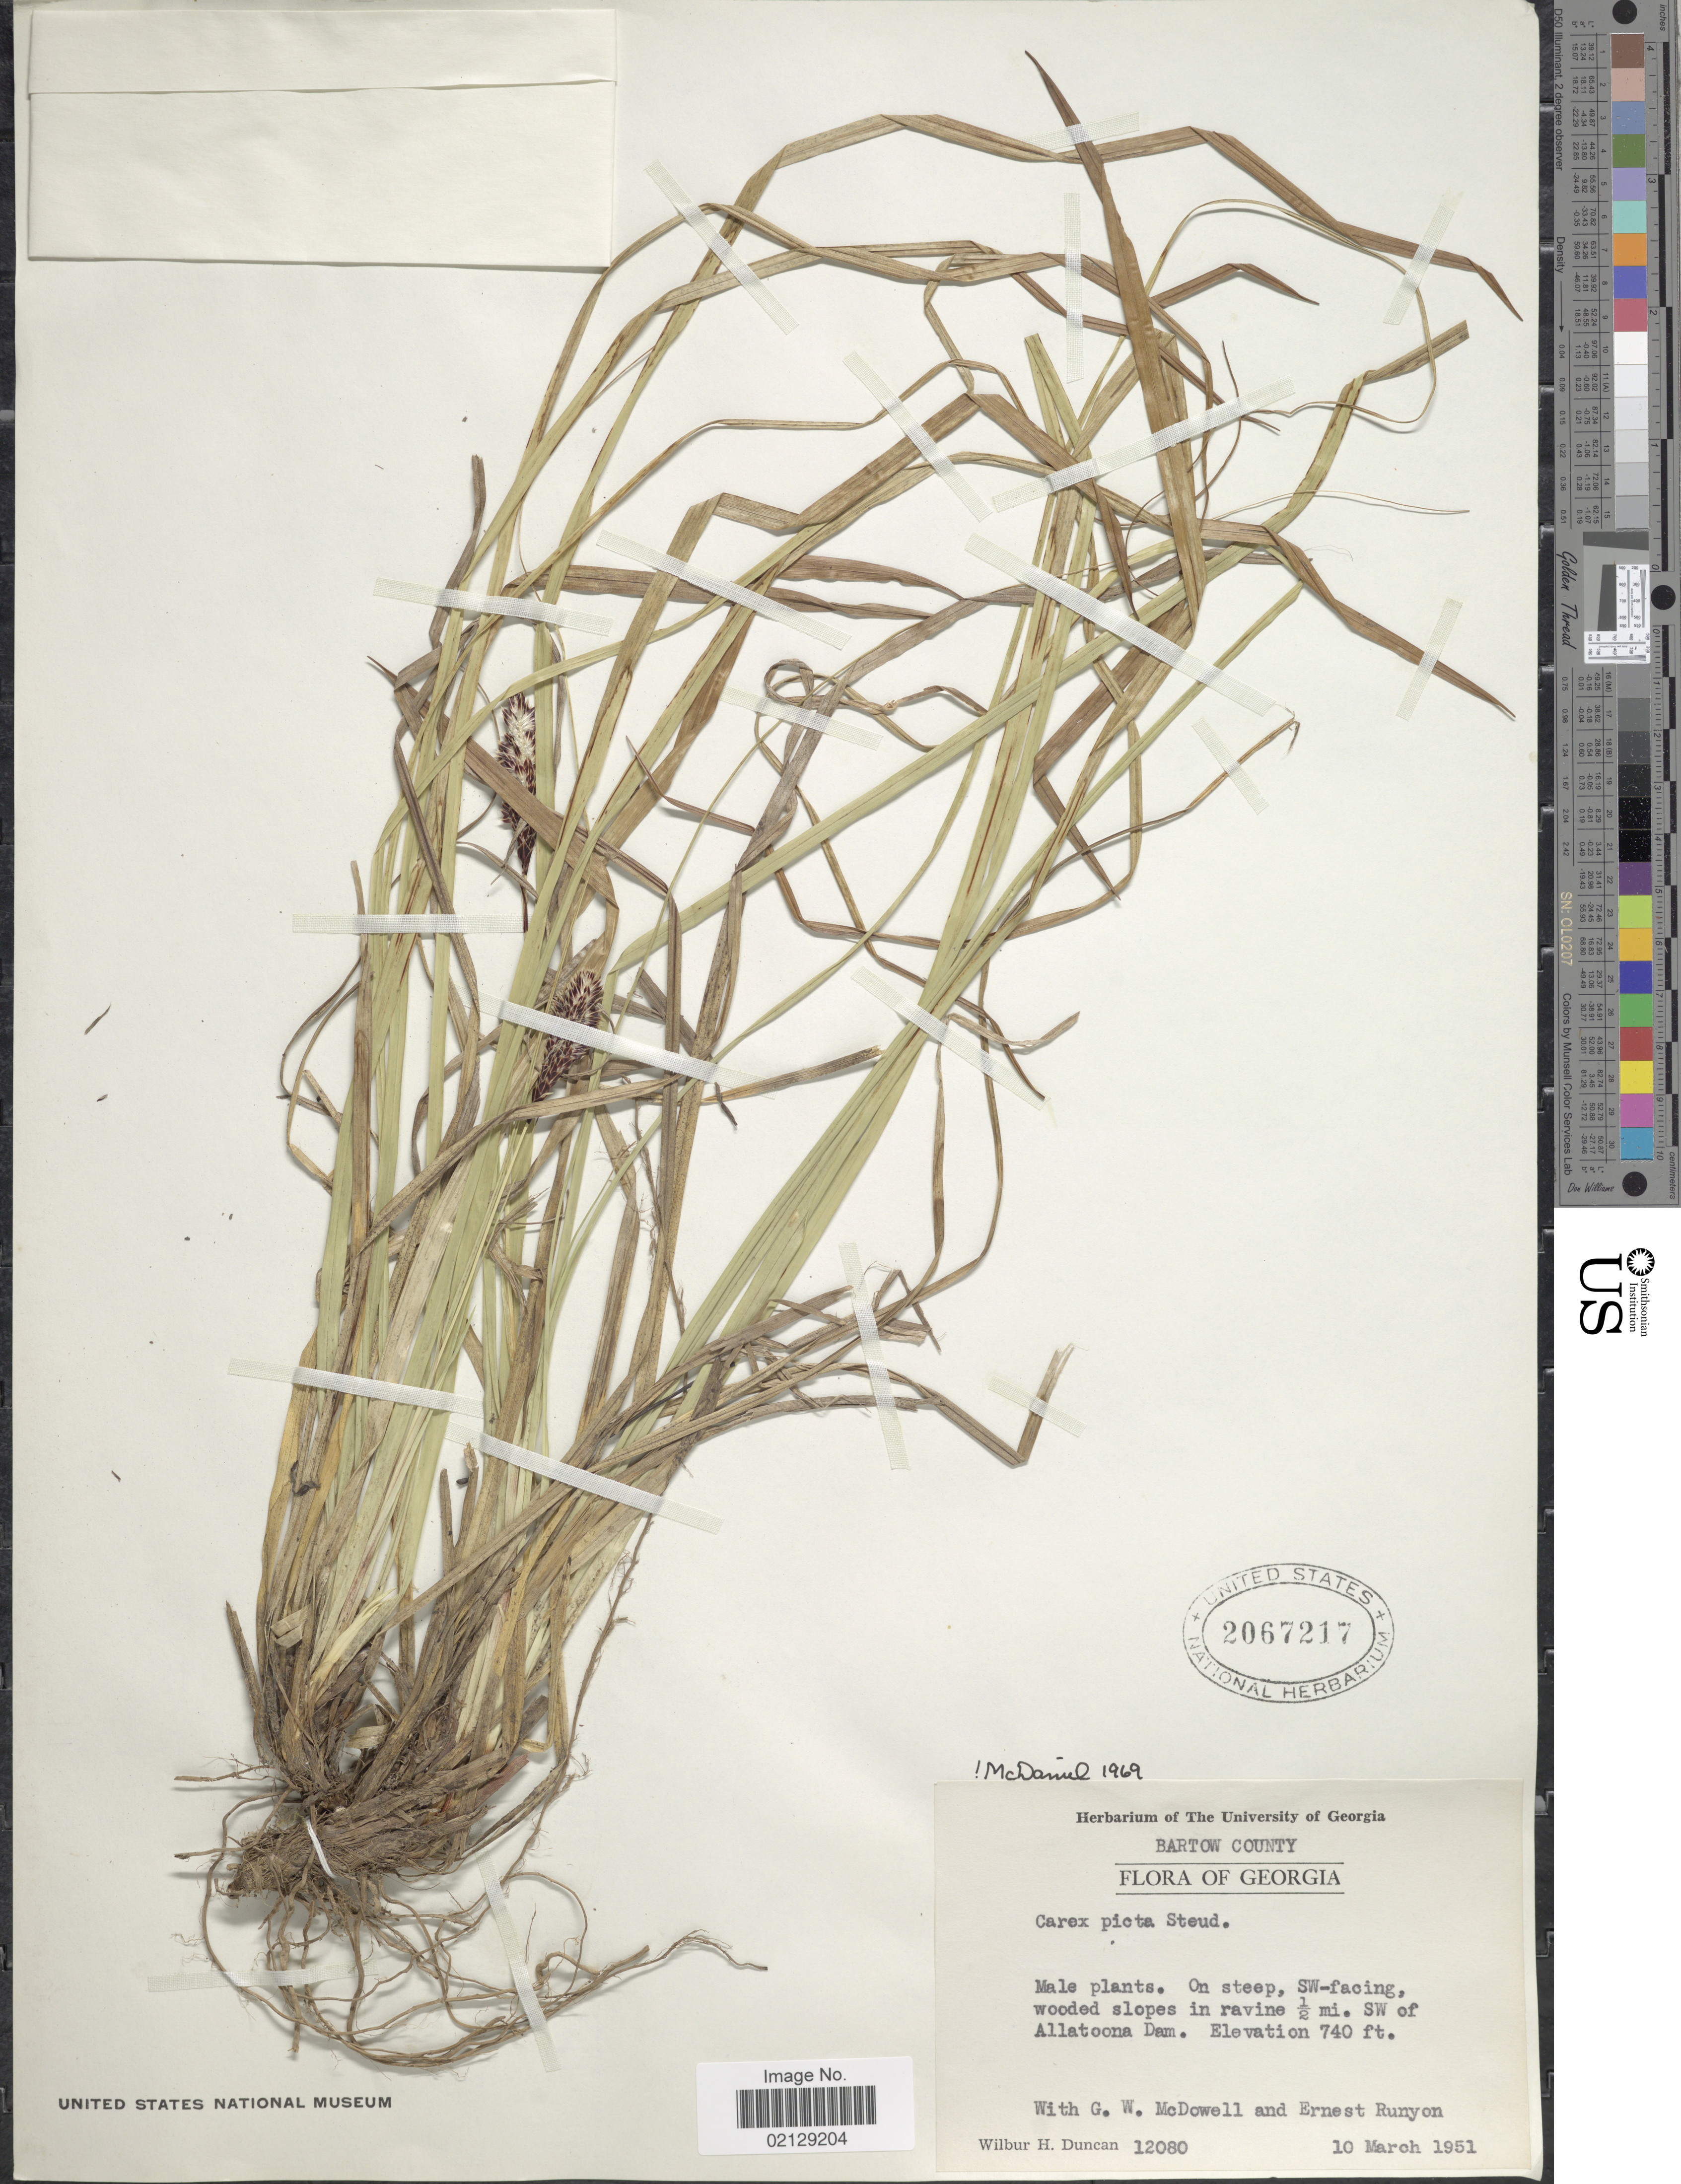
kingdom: Plantae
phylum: Tracheophyta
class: Liliopsida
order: Poales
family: Cyperaceae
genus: Carex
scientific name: Carex picta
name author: Steud.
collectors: W. H. Duncan, G. McDowell & E. Runyon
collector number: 12080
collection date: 1951-03-10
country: United States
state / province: Georgia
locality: Bartow County, On steep, SW-facing, wooded slopes in ravine ½ mi. SW of Allatoona Dam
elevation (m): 226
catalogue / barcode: US 2067217